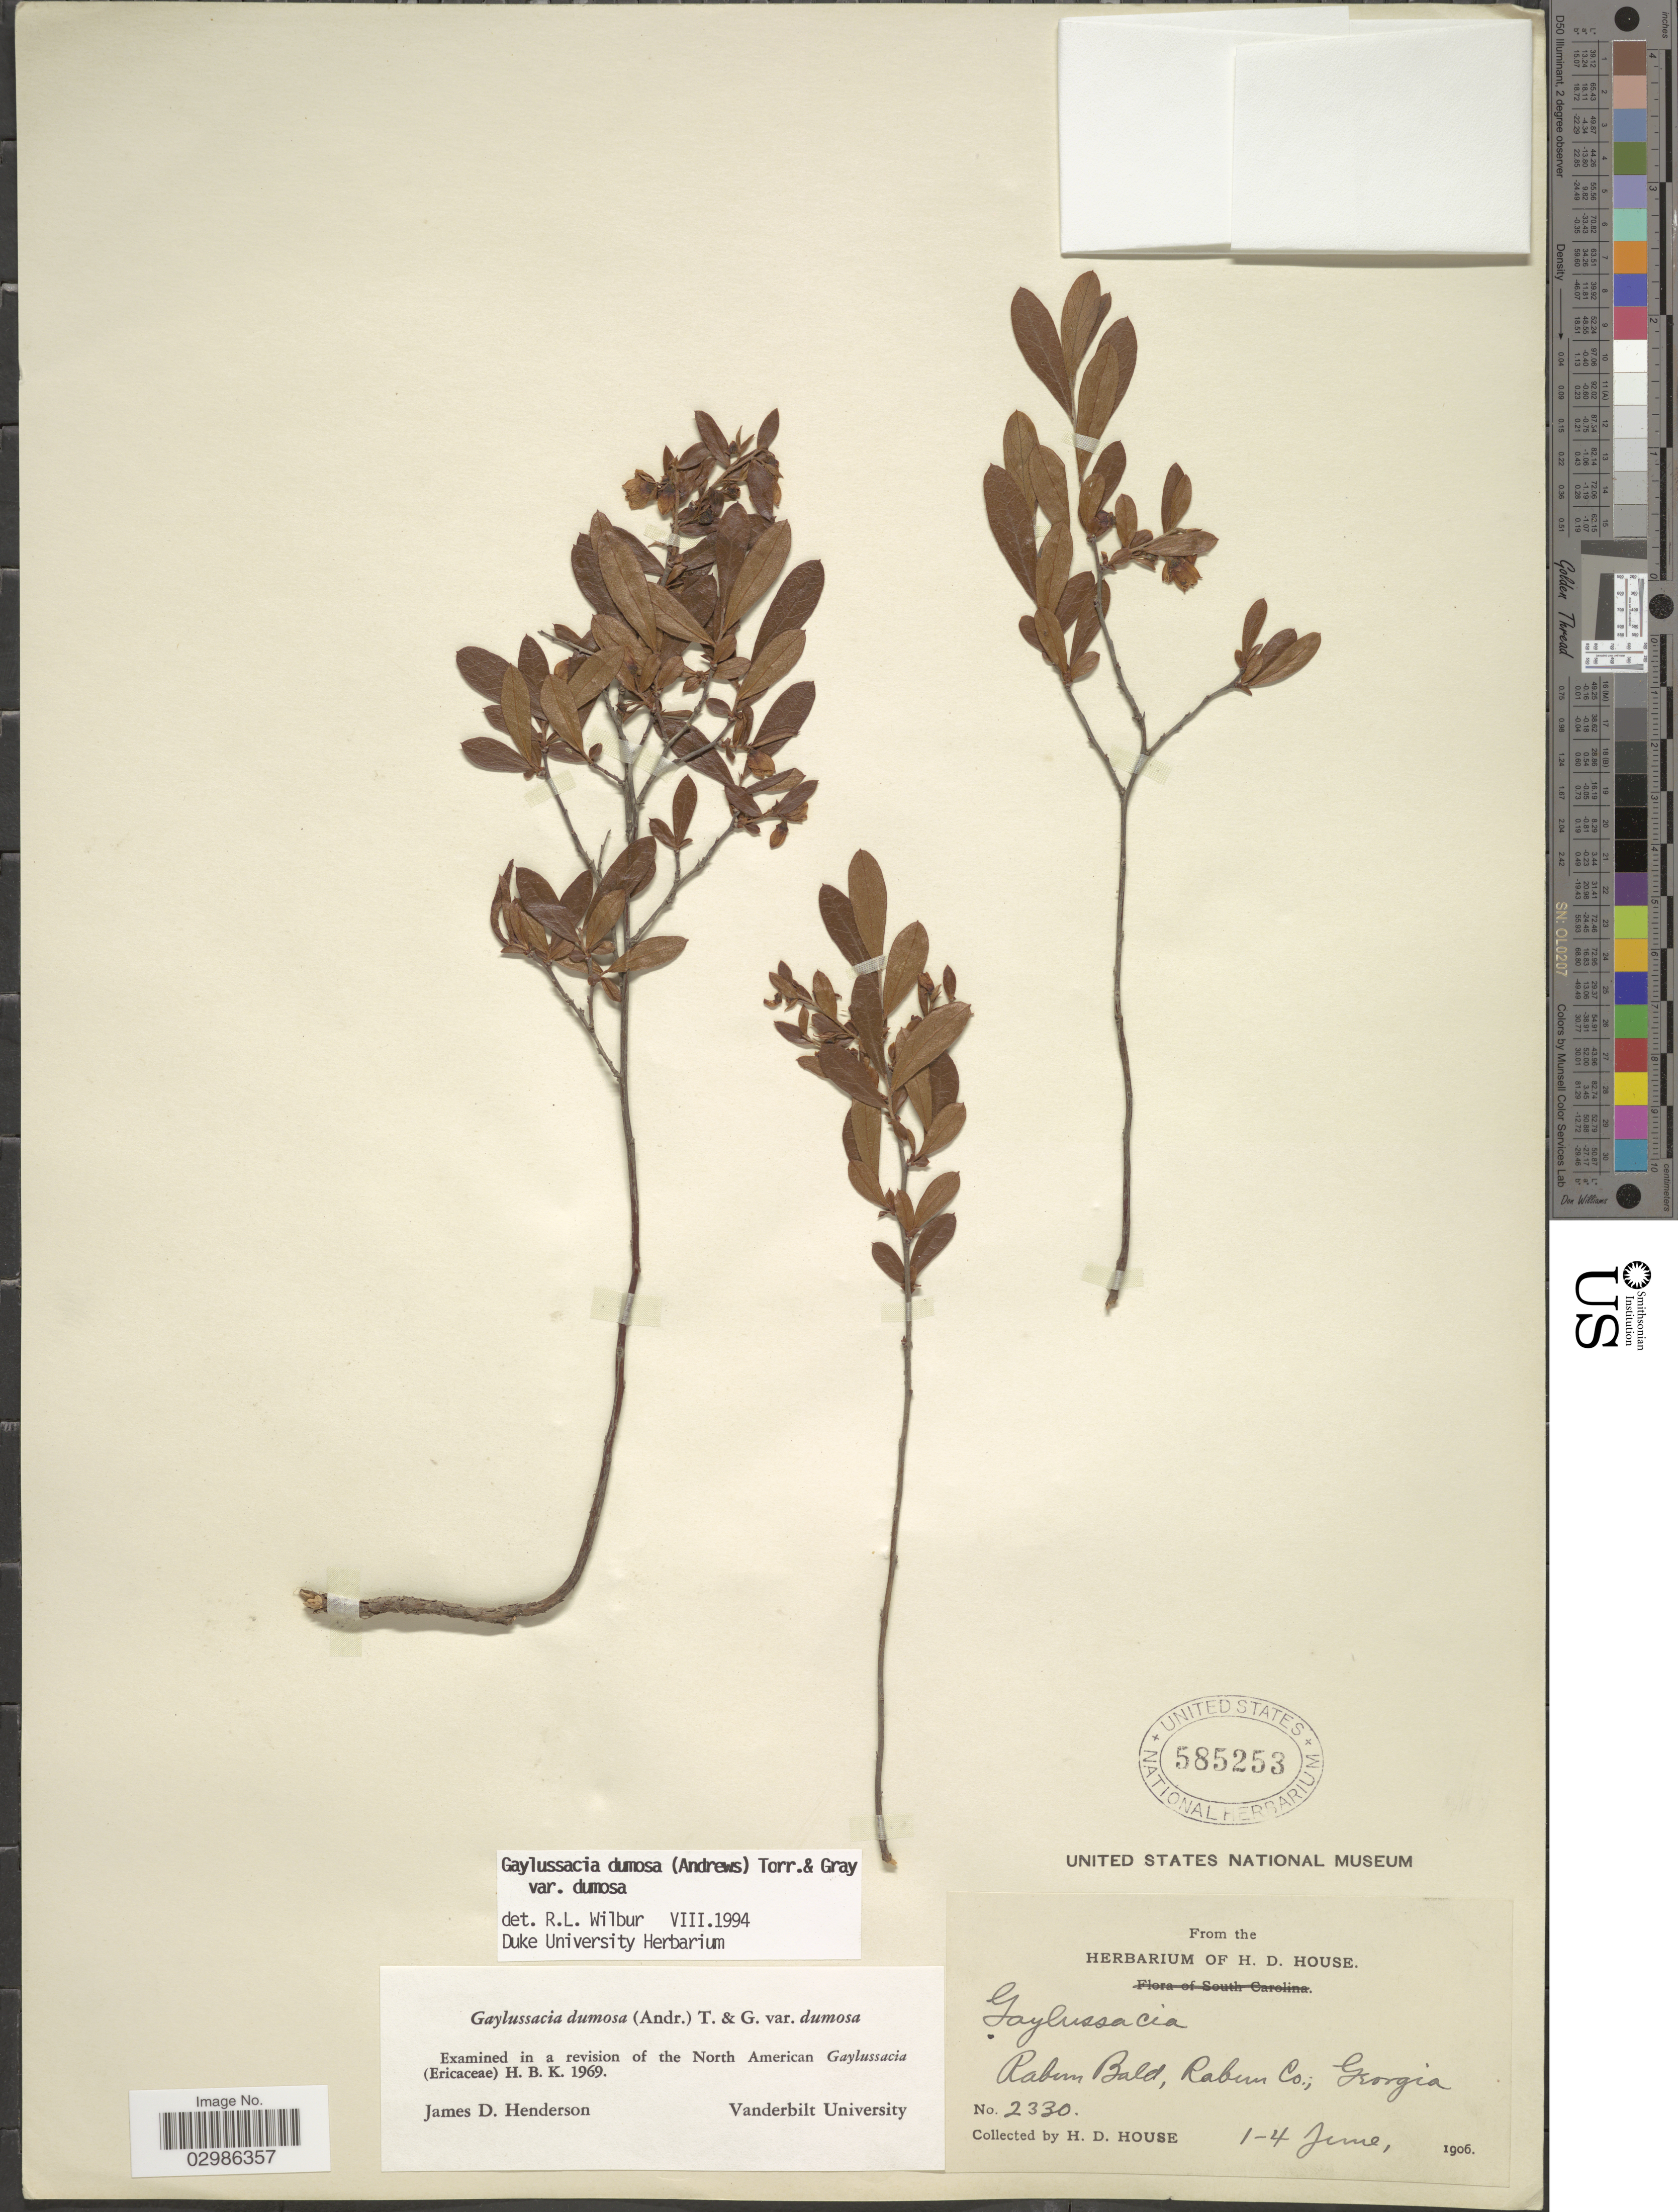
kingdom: Plantae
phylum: Tracheophyta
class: Magnoliopsida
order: Ericales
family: Ericaceae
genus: Gaylussacia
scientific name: Gaylussacia dumosa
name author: (Andrews) Torr. & A. Gray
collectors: H. D. House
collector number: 2330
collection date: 1906-06-01/1906-06-04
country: United States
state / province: Georgia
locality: Rabum Bald, Rabun Co.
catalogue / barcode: US 585253